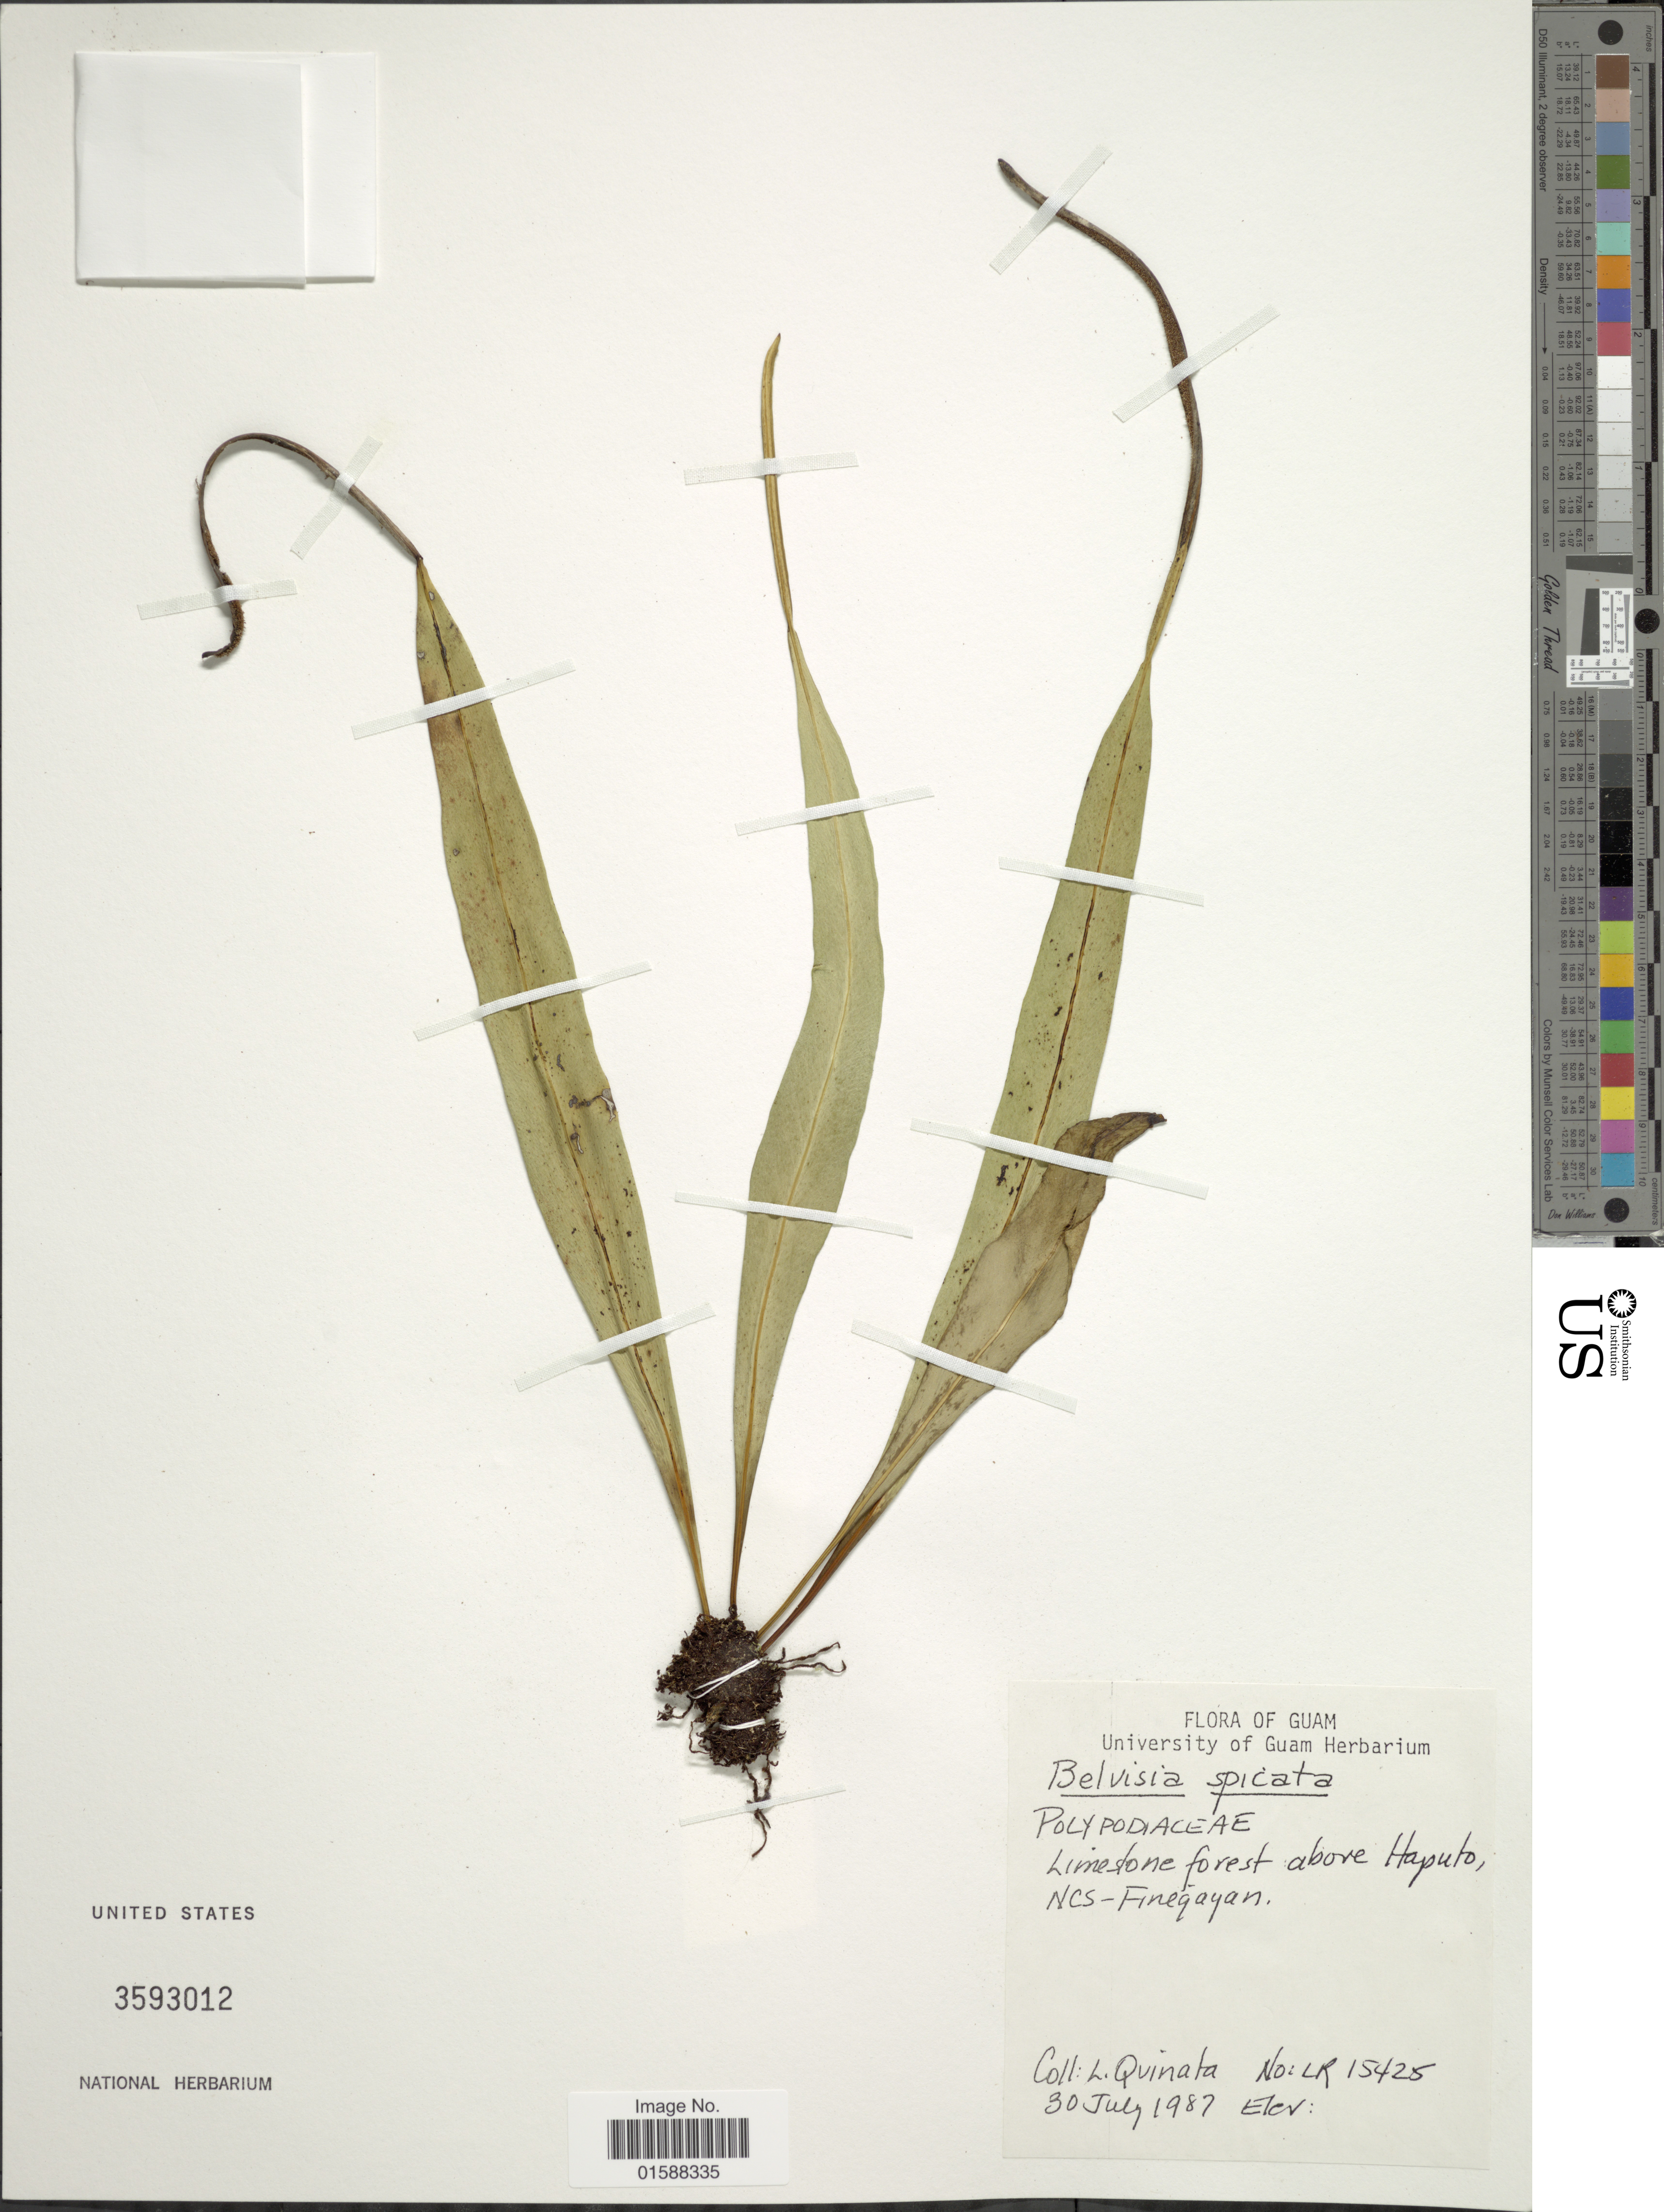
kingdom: Plantae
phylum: Tracheophyta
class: Polypodiopsida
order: Polypodiales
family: Polypodiaceae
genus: Lepisorus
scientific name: Lepisorus spicatus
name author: (L. f.) Li S. Wang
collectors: L. Quinata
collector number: LR15425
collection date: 1987-07-30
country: Guam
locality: Limestone forest above haputo, NCS-Finegayan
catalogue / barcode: US 3593012